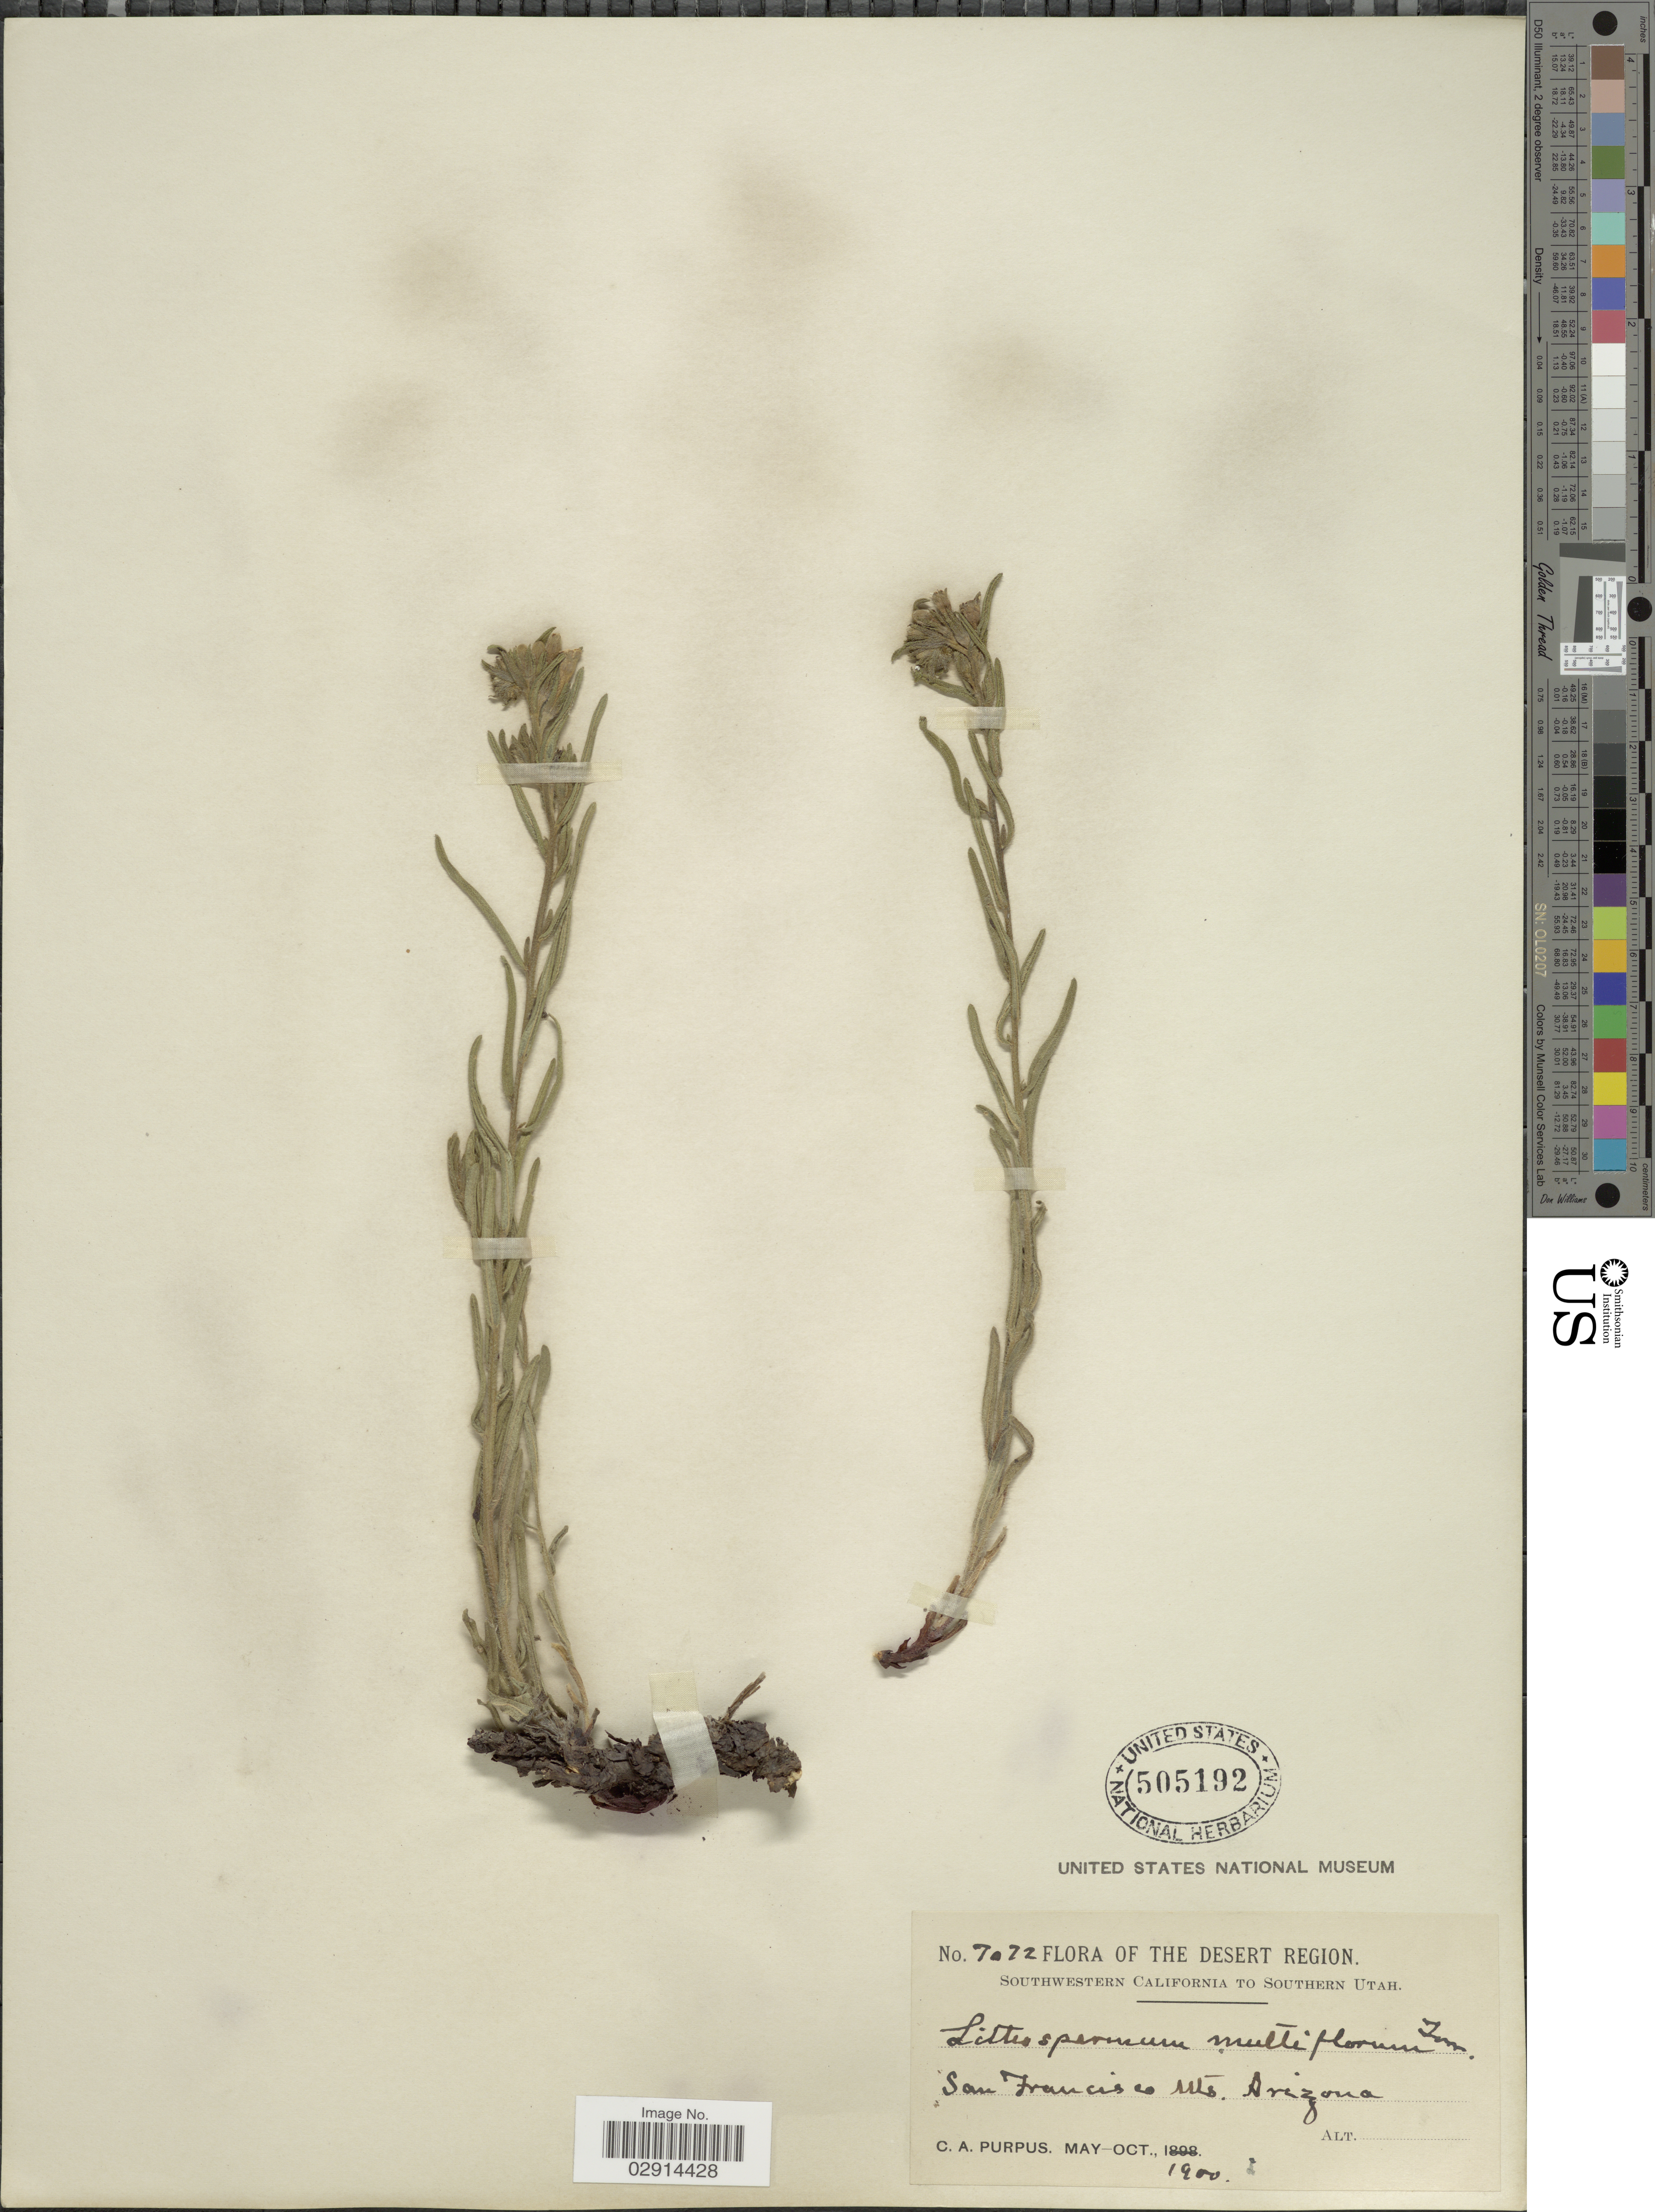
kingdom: Plantae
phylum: Tracheophyta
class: Magnoliopsida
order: Boraginales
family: Boraginaceae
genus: Lithospermum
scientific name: Lithospermum multiflorum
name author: Torr. ex A. Gray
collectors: C. A. Purpus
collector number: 7072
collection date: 1900-05/1900-10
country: United States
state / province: Arizona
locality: The Desert Region, San Francisco Mts.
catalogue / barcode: US 505192